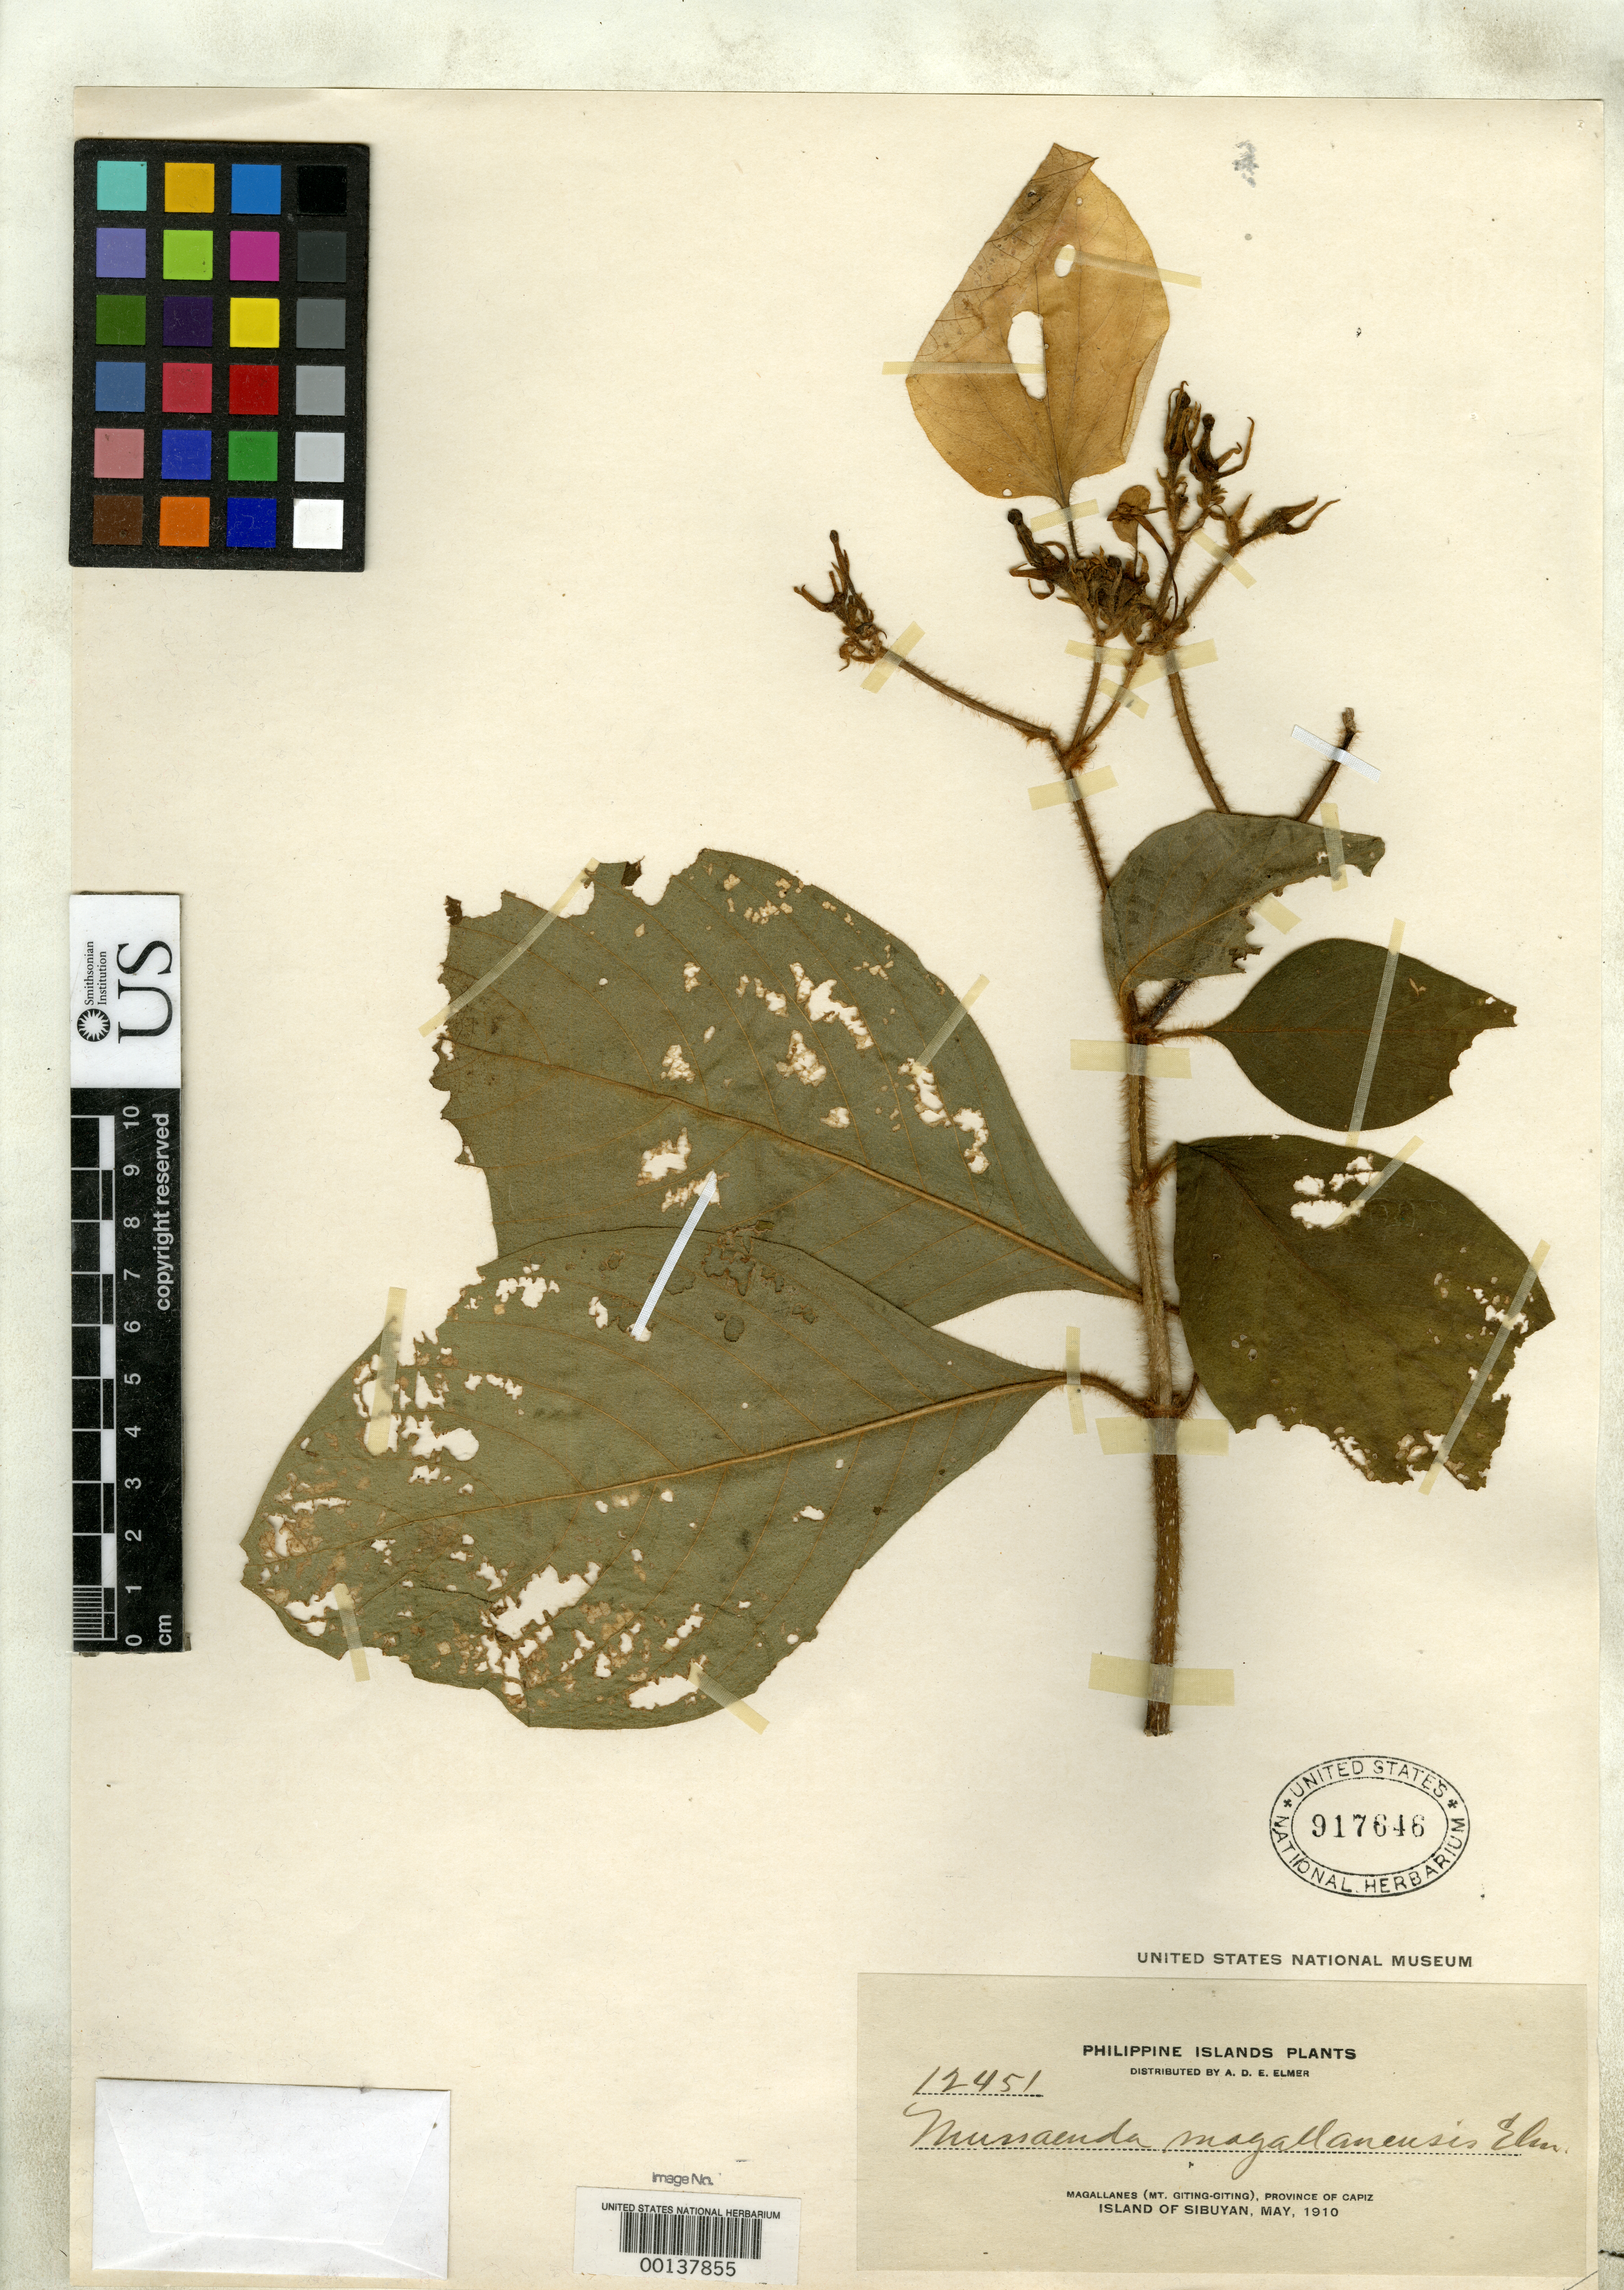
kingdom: Plantae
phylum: Tracheophyta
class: Magnoliopsida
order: Gentianales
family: Rubiaceae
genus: Mussaenda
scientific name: Mussaenda magallanensis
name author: Elmer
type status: Isotype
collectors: A. D. E. Elmer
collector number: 12451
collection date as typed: May 1910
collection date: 1910-05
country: Philippines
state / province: Mimaropa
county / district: Romblon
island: Sibuyan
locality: Magallanes, Mt. Giting-Giting.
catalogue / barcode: US 917646